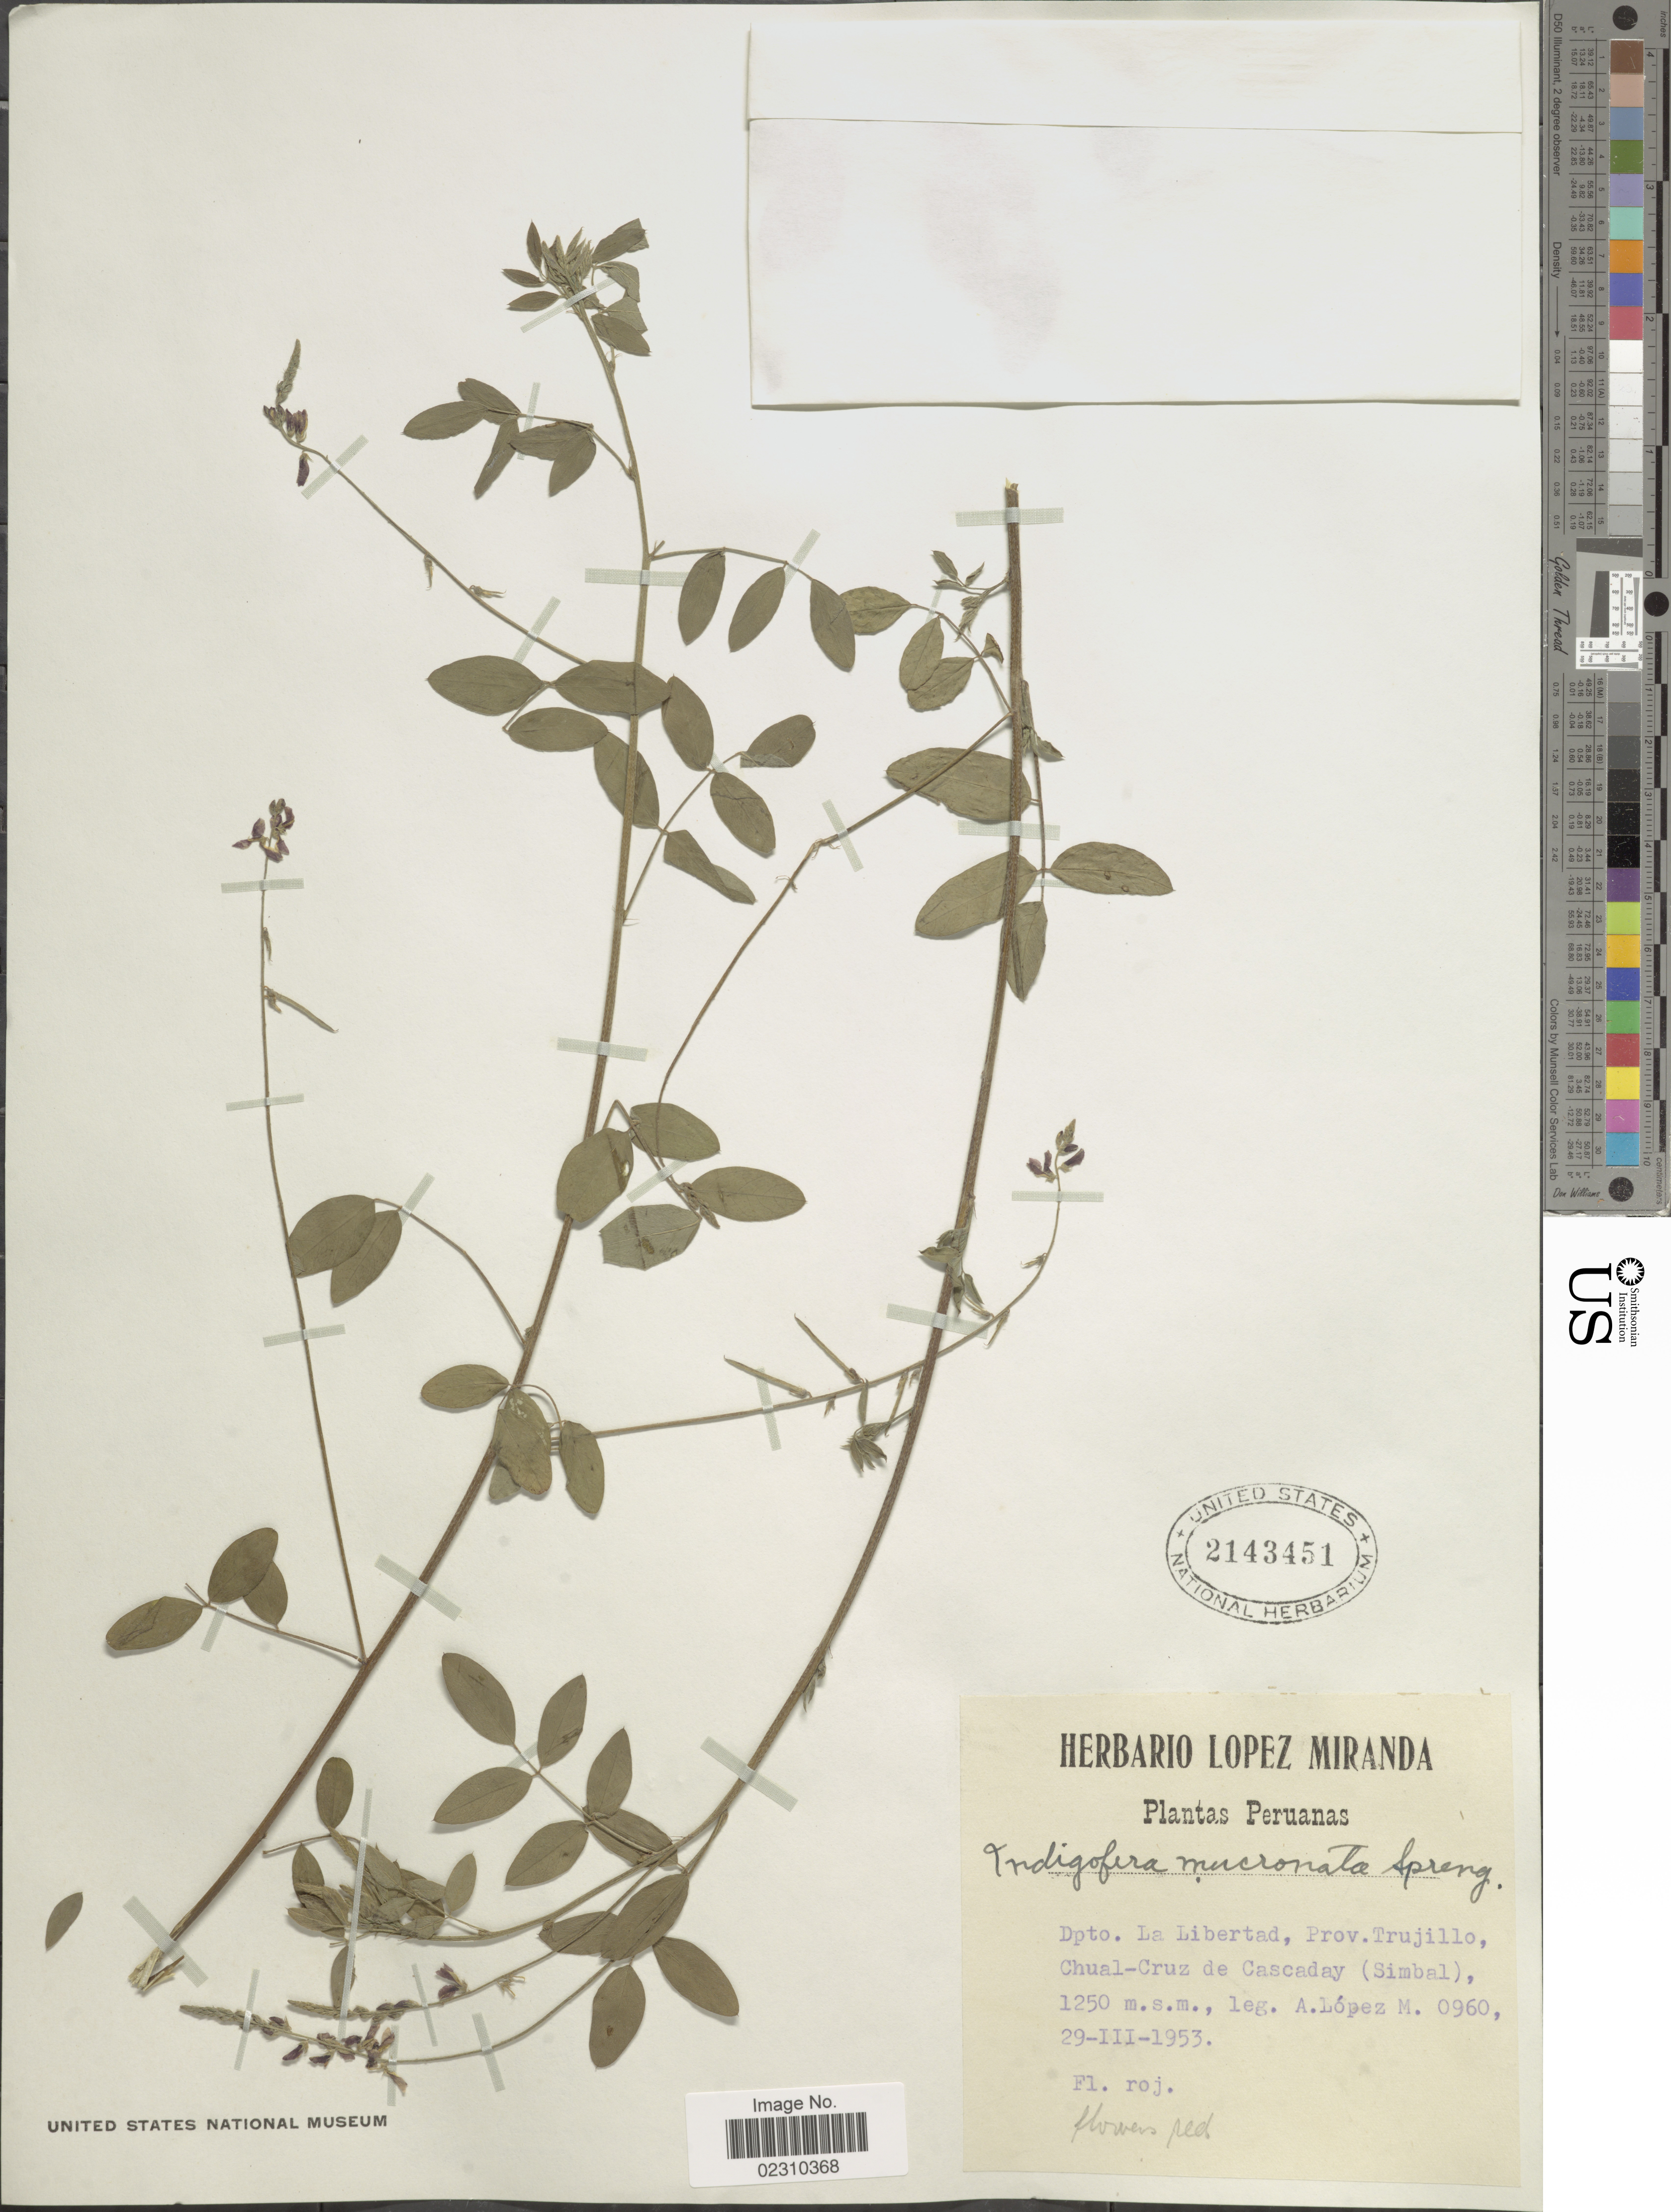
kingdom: Plantae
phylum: Tracheophyta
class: Magnoliopsida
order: Fabales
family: Fabaceae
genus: Indigofera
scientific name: Indigofera mucronata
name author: Lam.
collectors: A. López M.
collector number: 0960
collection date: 1953-03-29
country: Peru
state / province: La Libertad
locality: Dpto. La Libertad, Prov. Trujillo, Chual - Cruz de Cascaday (Simbal).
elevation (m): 1250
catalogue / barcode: US 2143451